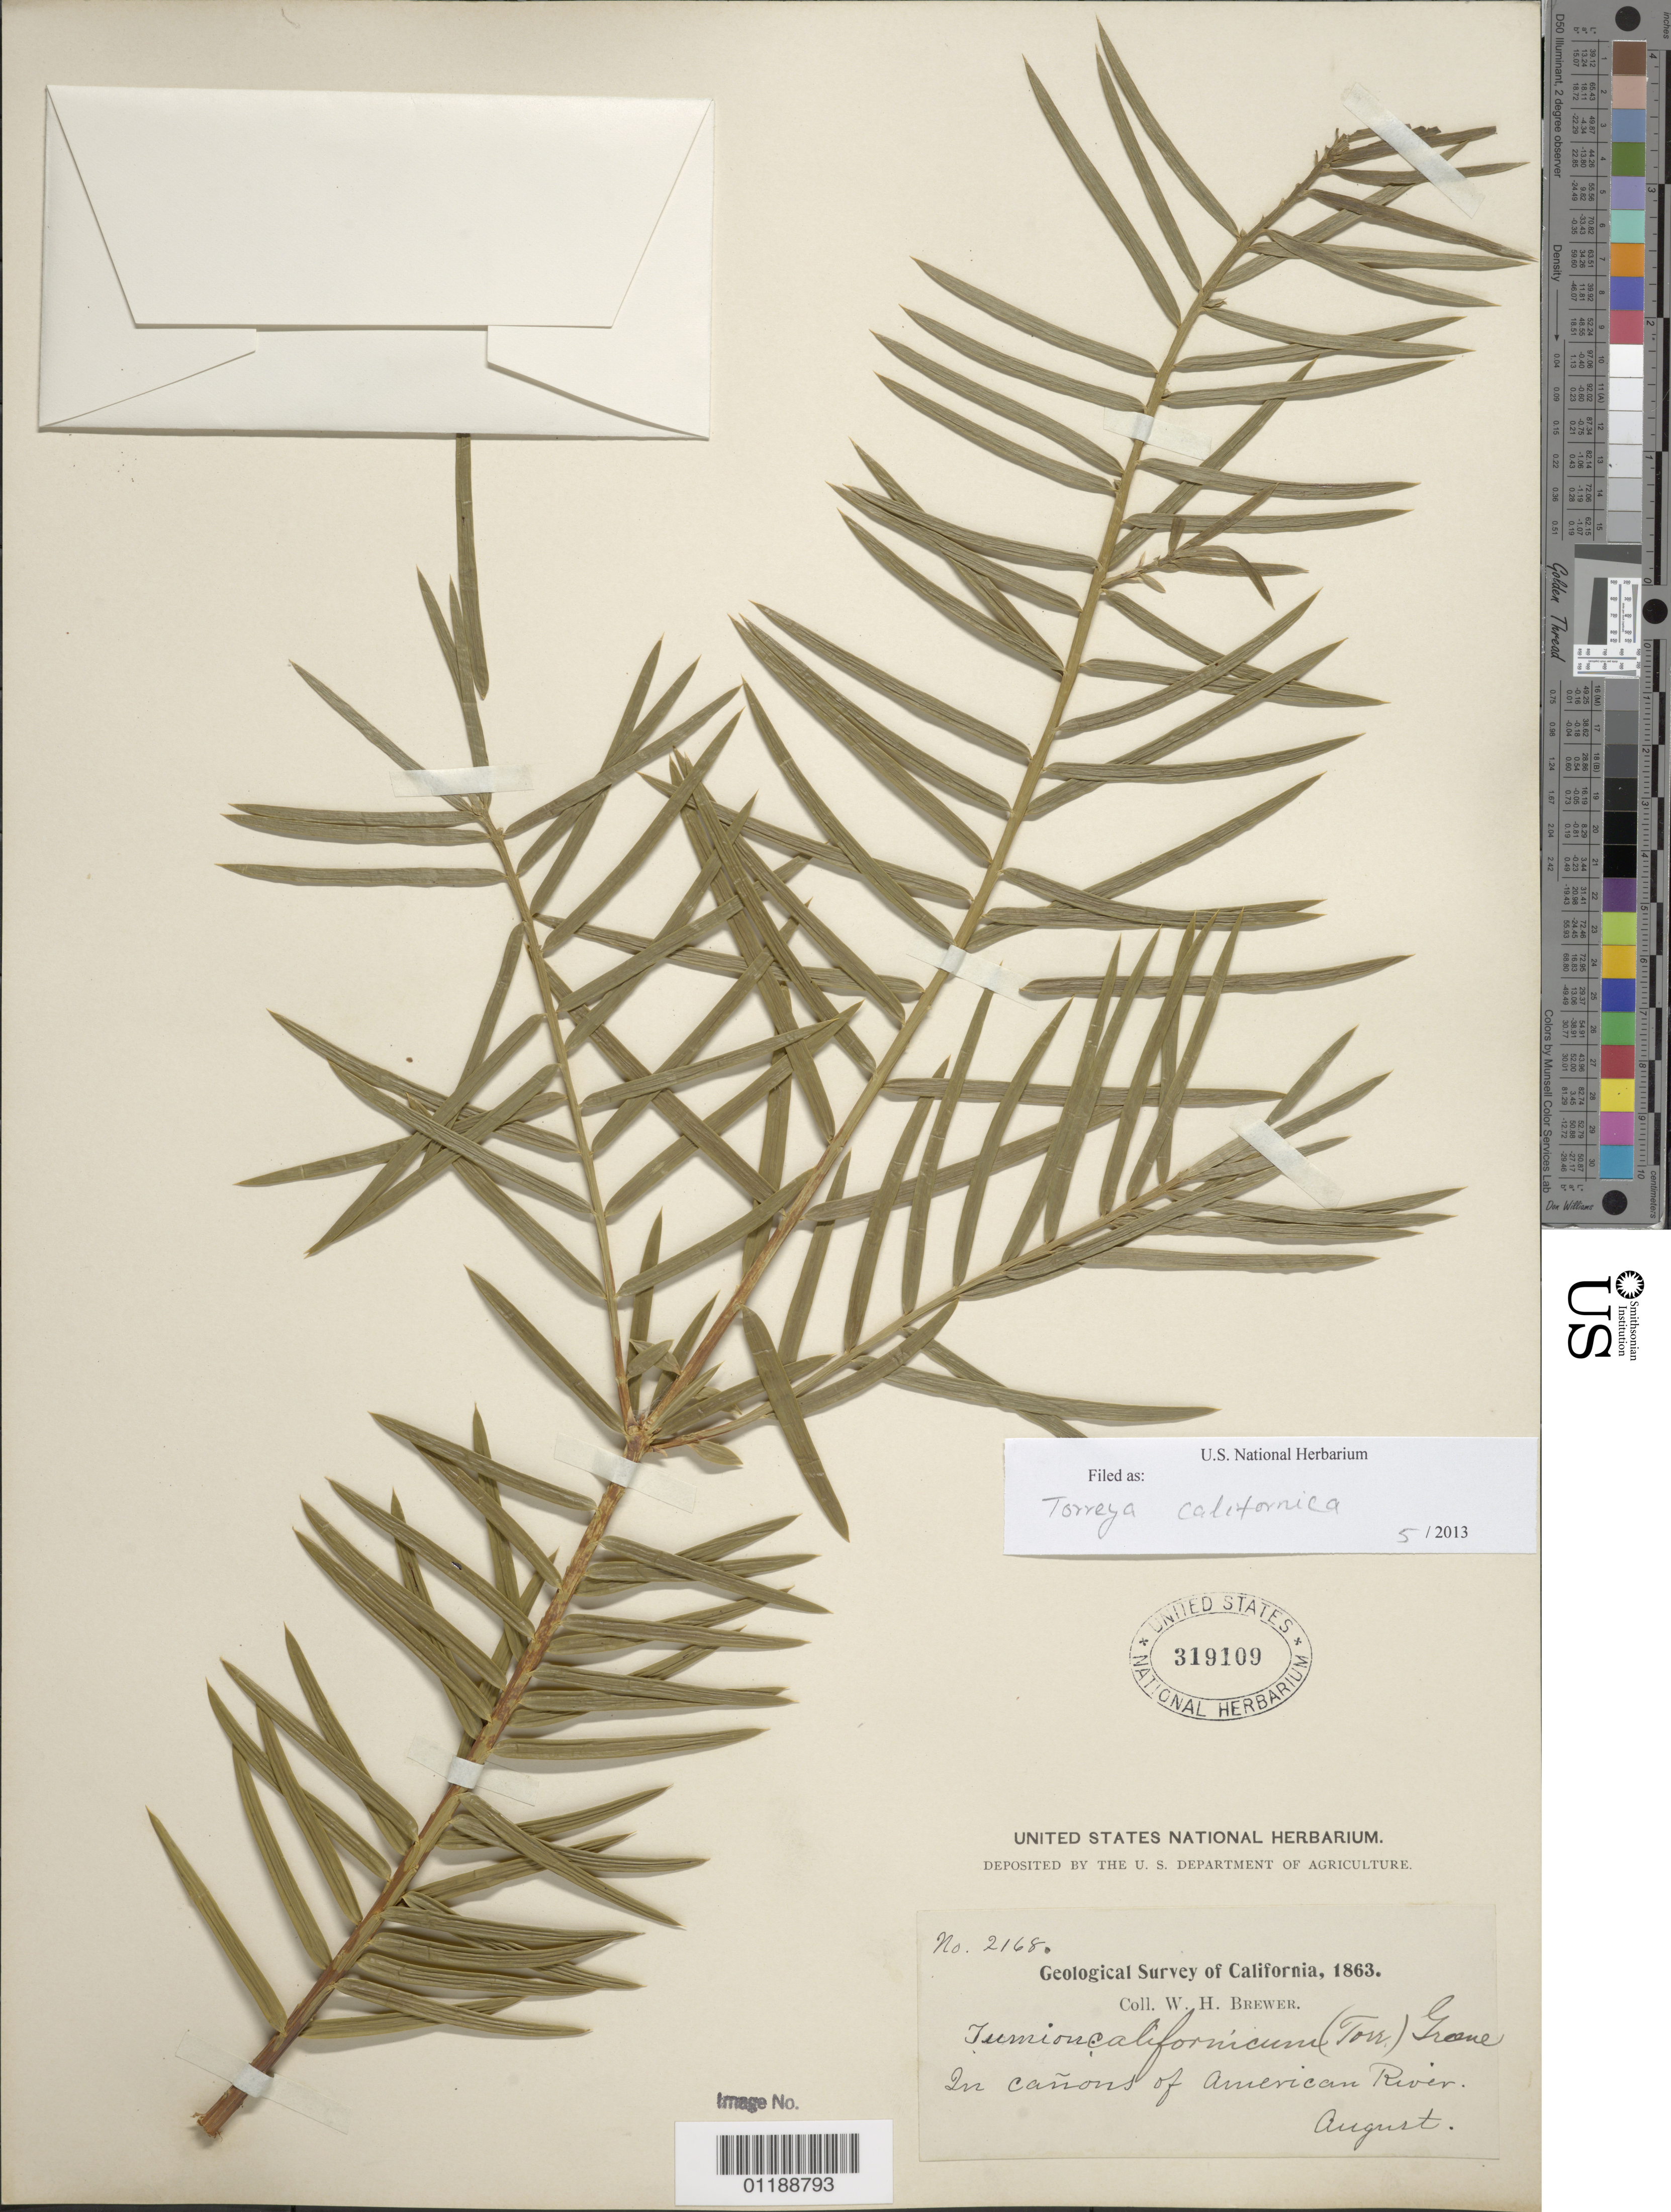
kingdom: Plantae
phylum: Tracheophyta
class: Pinopsida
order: Pinales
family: Taxaceae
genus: Torreya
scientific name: Torreya californica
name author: Torr.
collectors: W. H. Brewer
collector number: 2168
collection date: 1863-08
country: United States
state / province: California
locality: In canyons of American River.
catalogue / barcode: US 319109